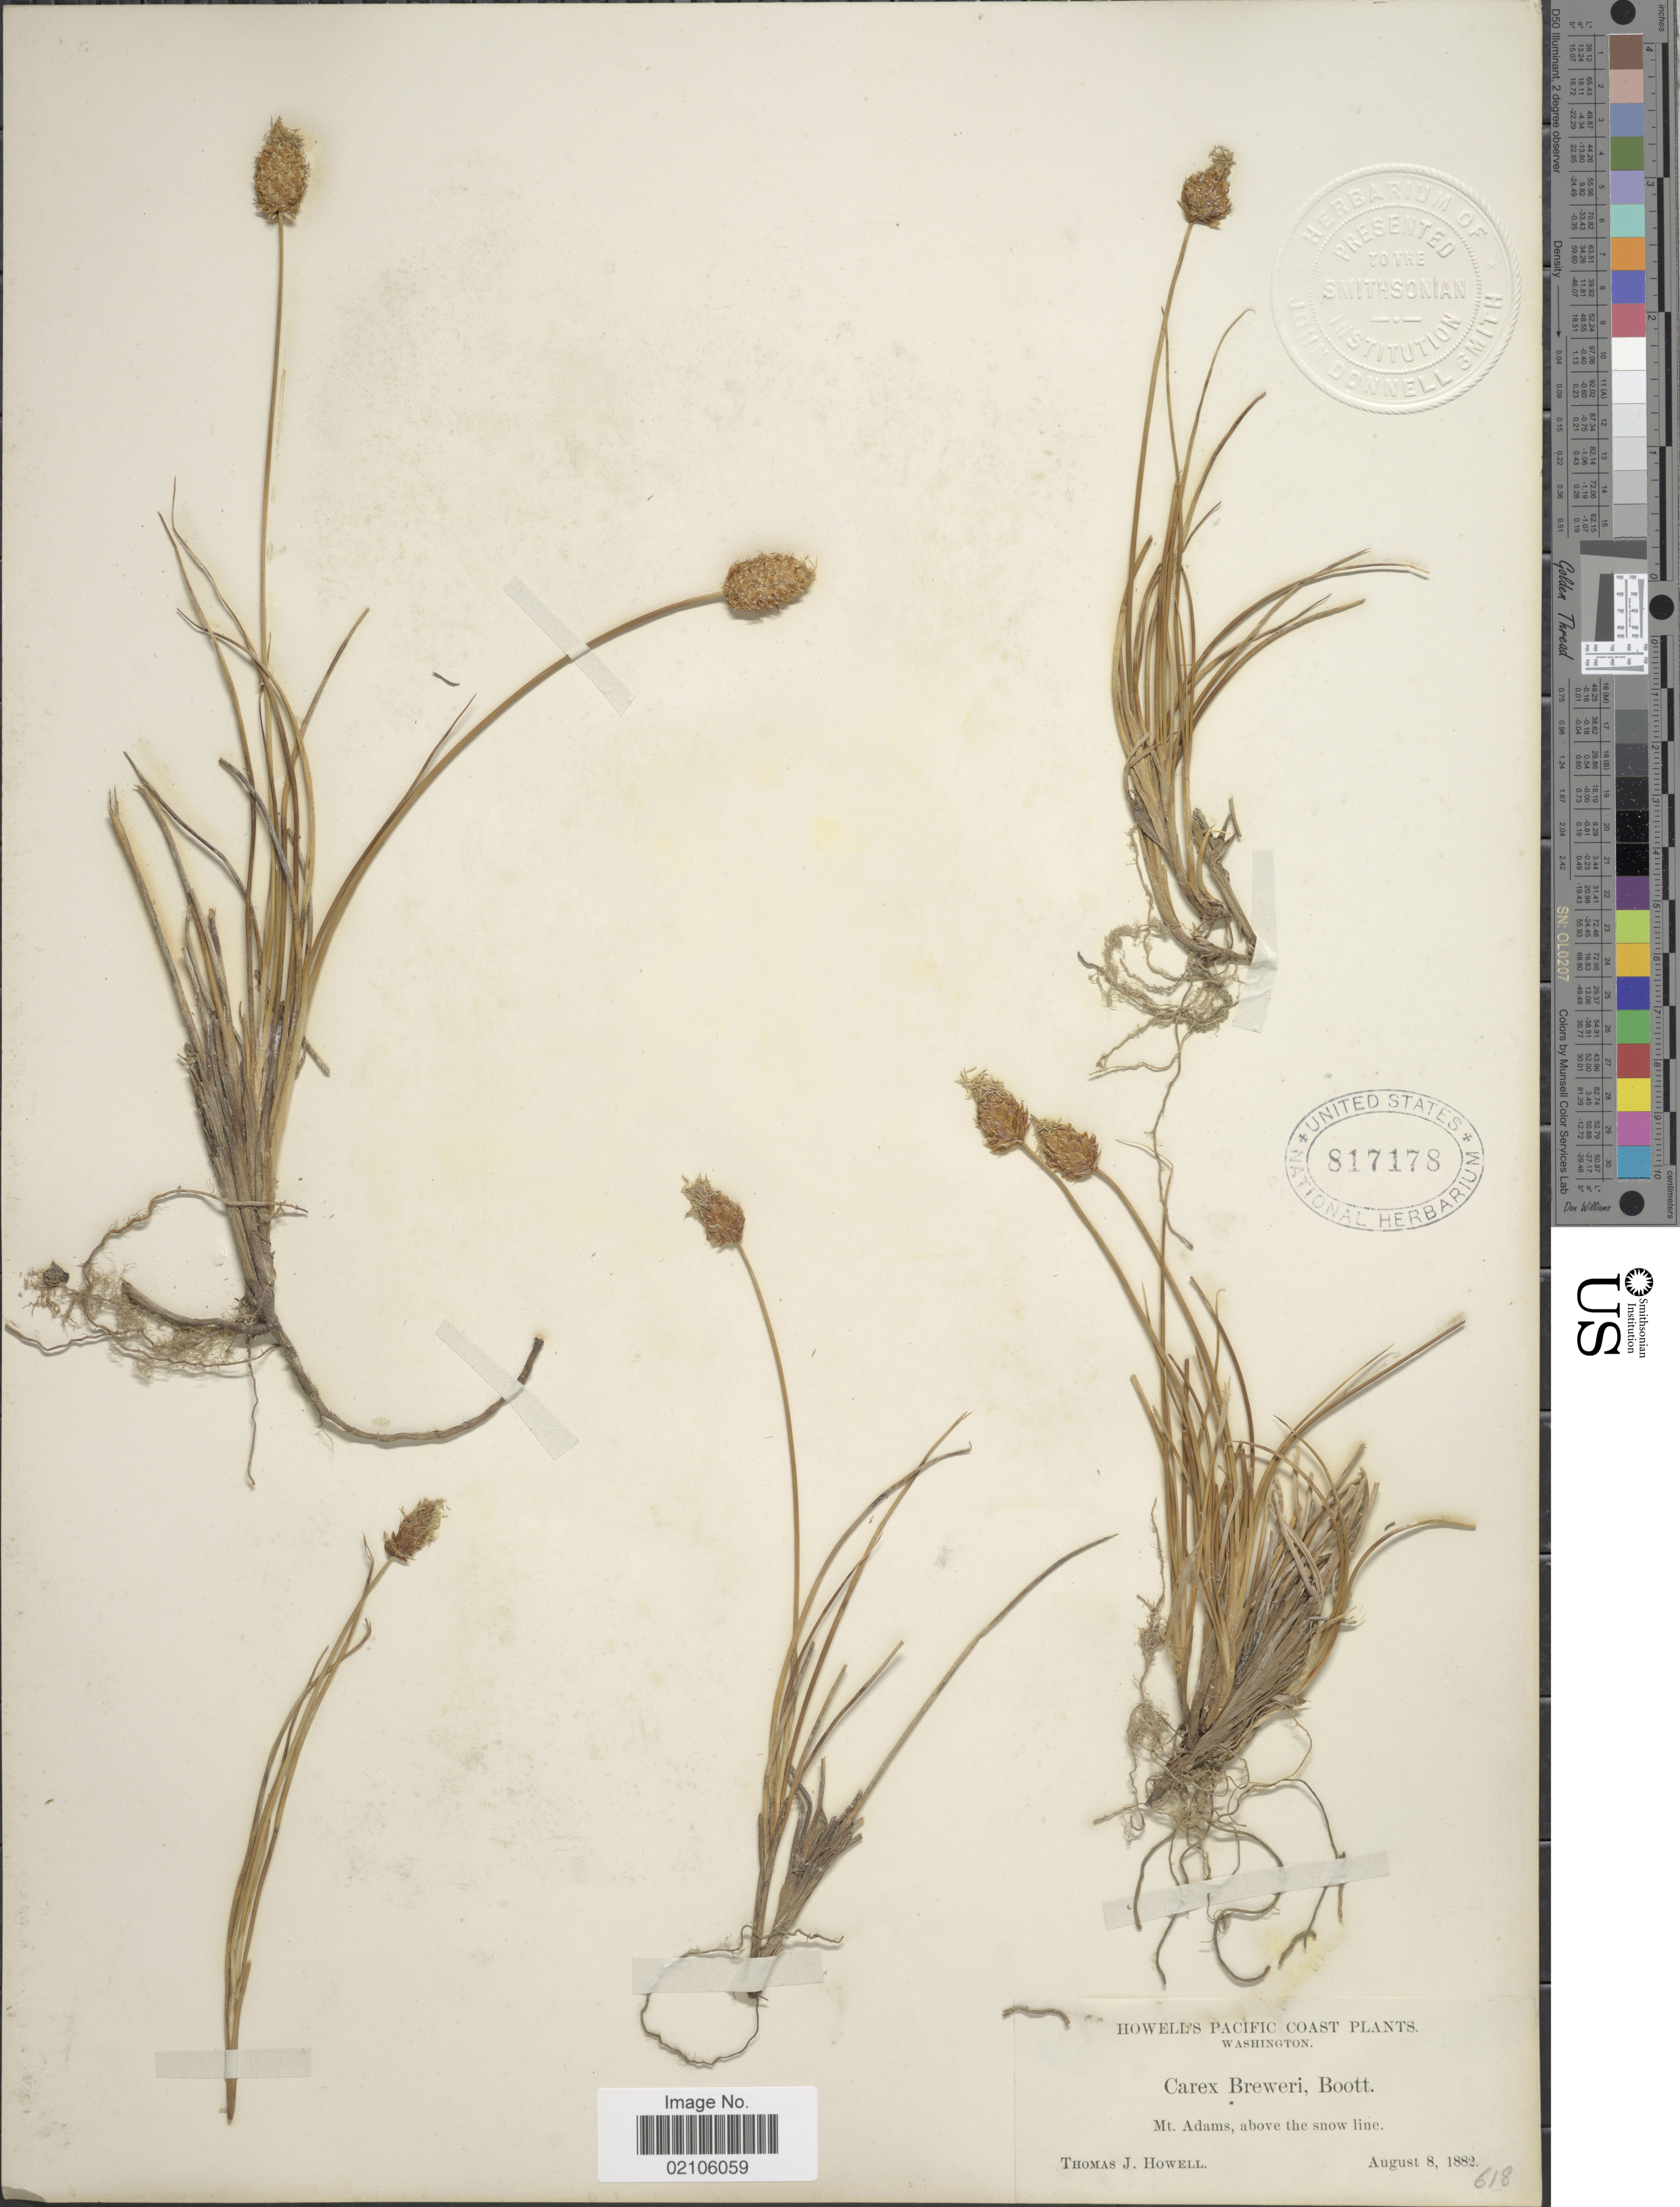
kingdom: Plantae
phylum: Tracheophyta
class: Liliopsida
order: Poales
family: Cyperaceae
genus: Carex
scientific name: Carex breweri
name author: Boott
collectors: T. J. Howell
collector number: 618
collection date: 1882-08-08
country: United States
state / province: Washington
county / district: Yakima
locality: Pacific Coast, Mt Adams, above the snow line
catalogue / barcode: US 817178